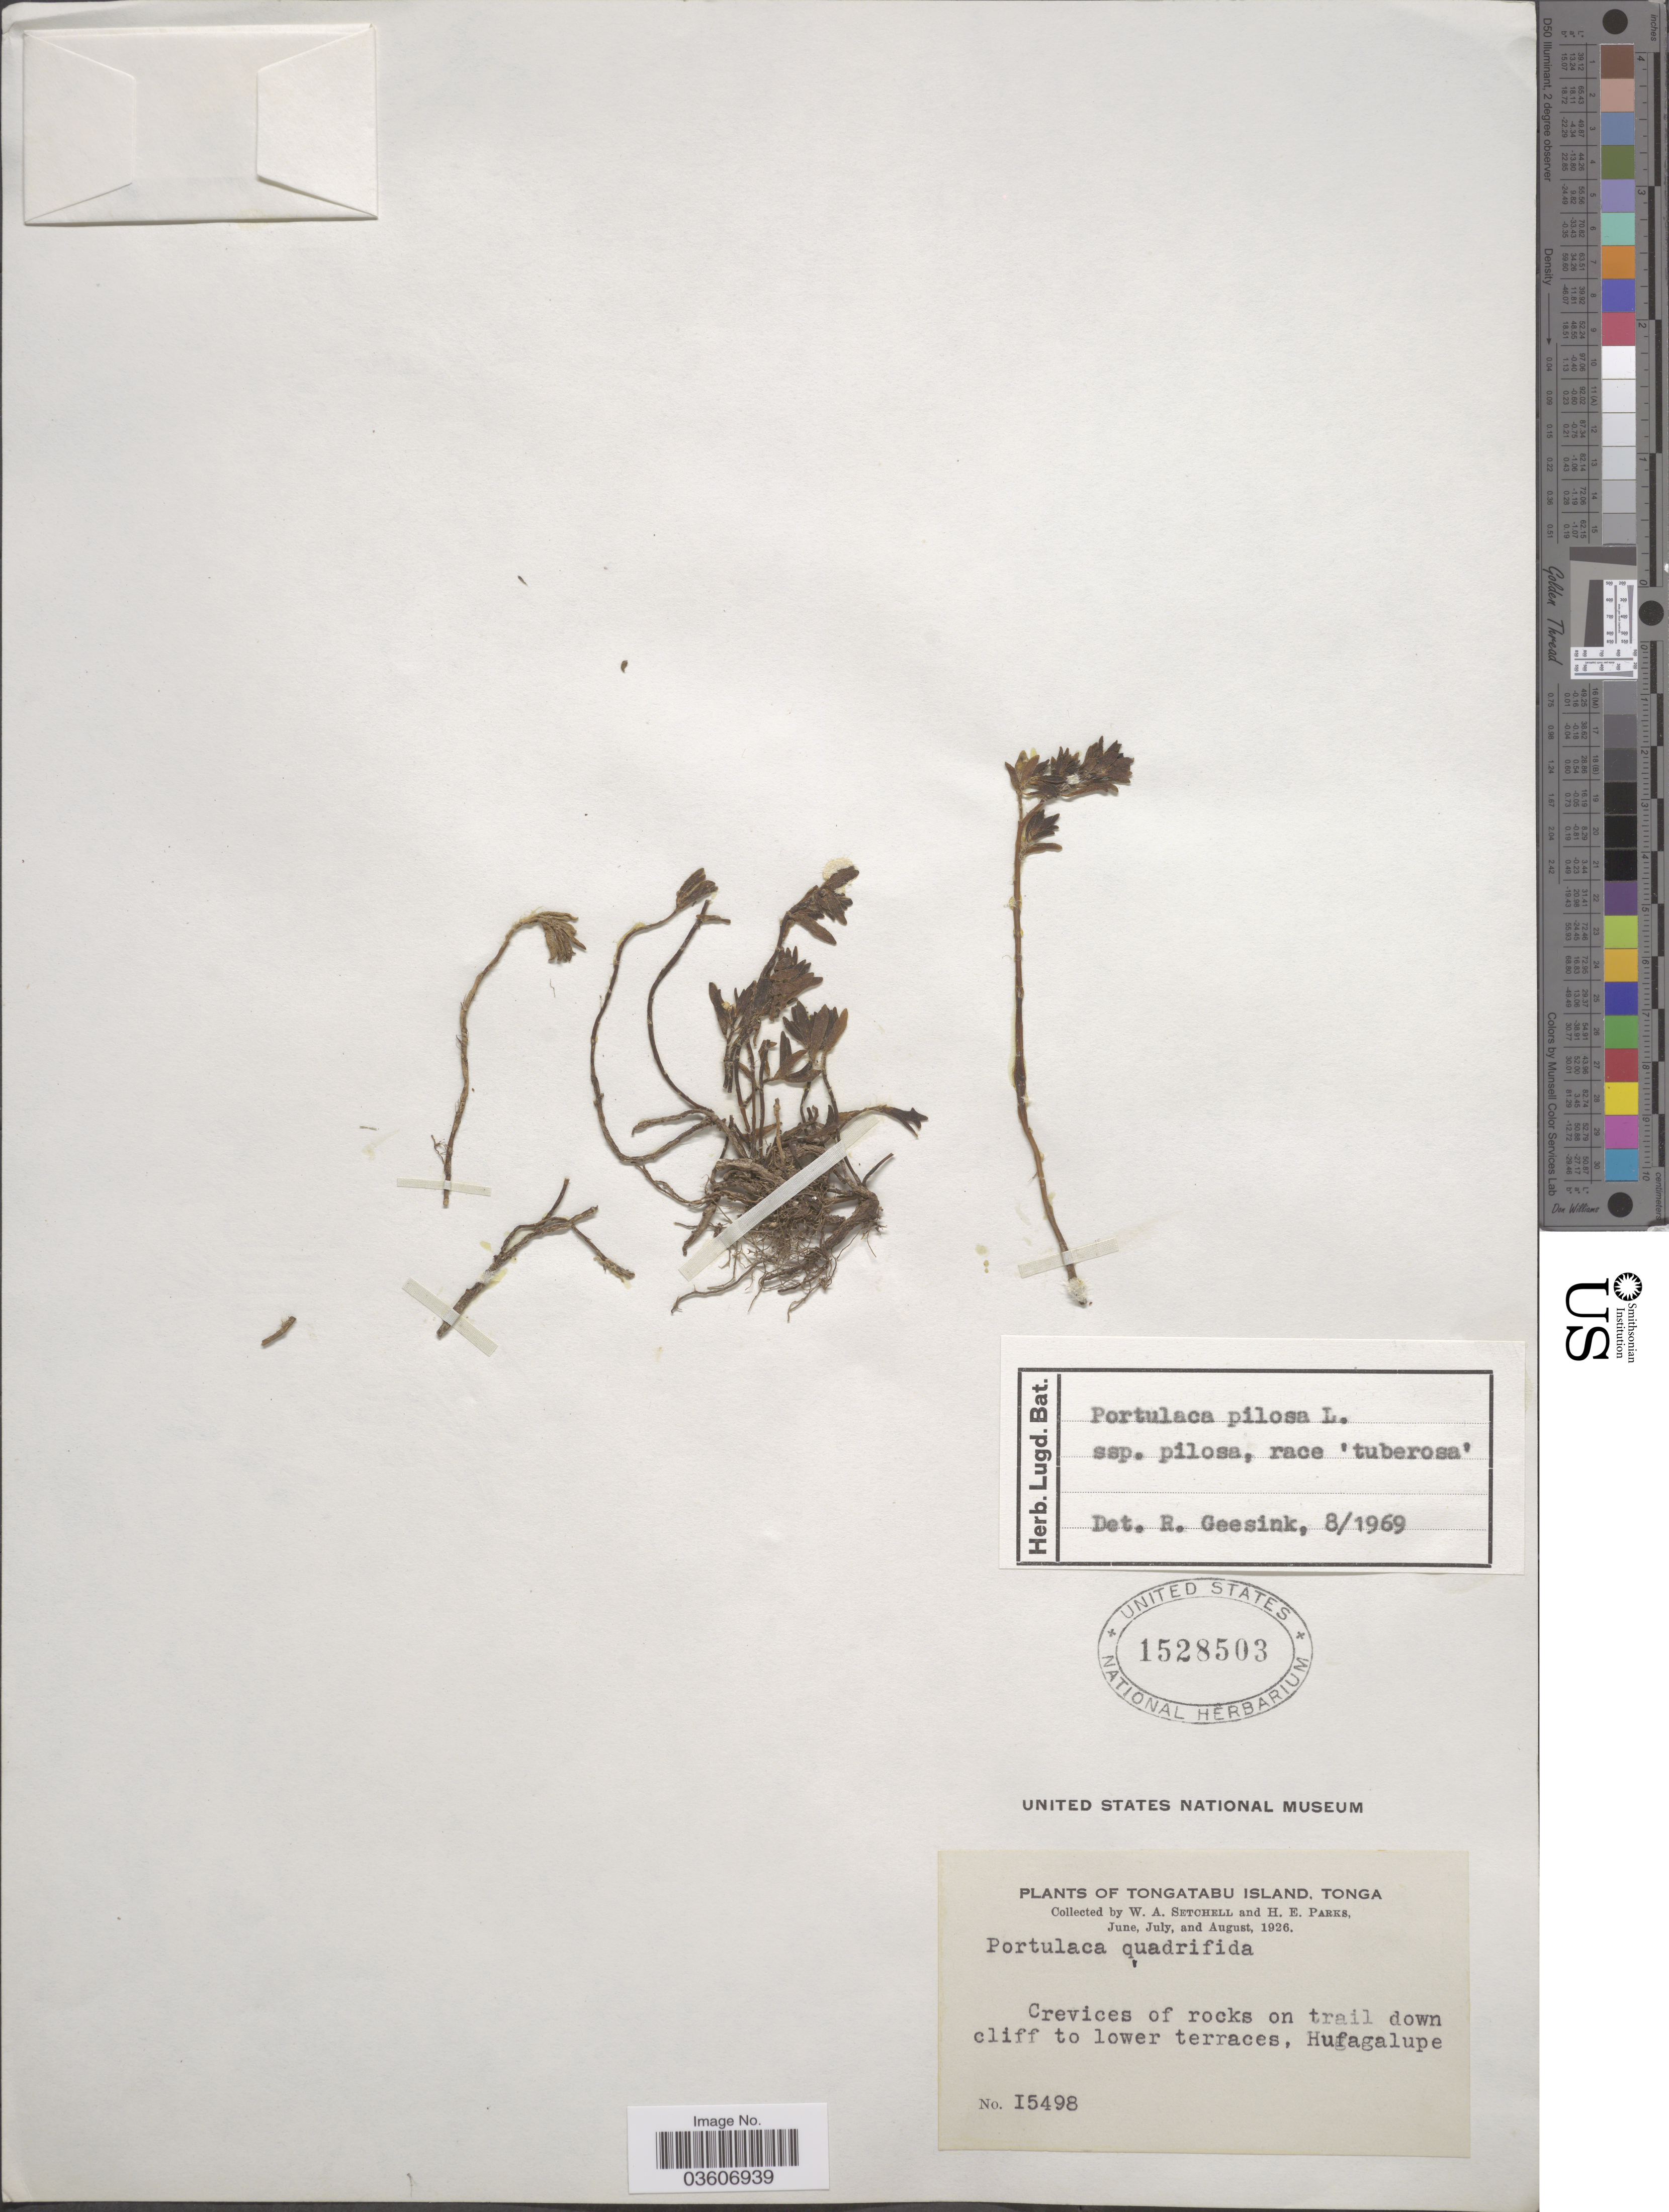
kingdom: Plantae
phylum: Tracheophyta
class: Magnoliopsida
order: Caryophyllales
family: Portulacaceae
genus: Portulaca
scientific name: Portulaca australis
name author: Endl.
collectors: W. Setchell & H. E. Parks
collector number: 15498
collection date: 1926-06/1926-08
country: Tonga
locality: Tongatabu Island. Crevices of rocks on trail down cliff to lower terraces, Hufagalupe.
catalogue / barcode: US 1528503